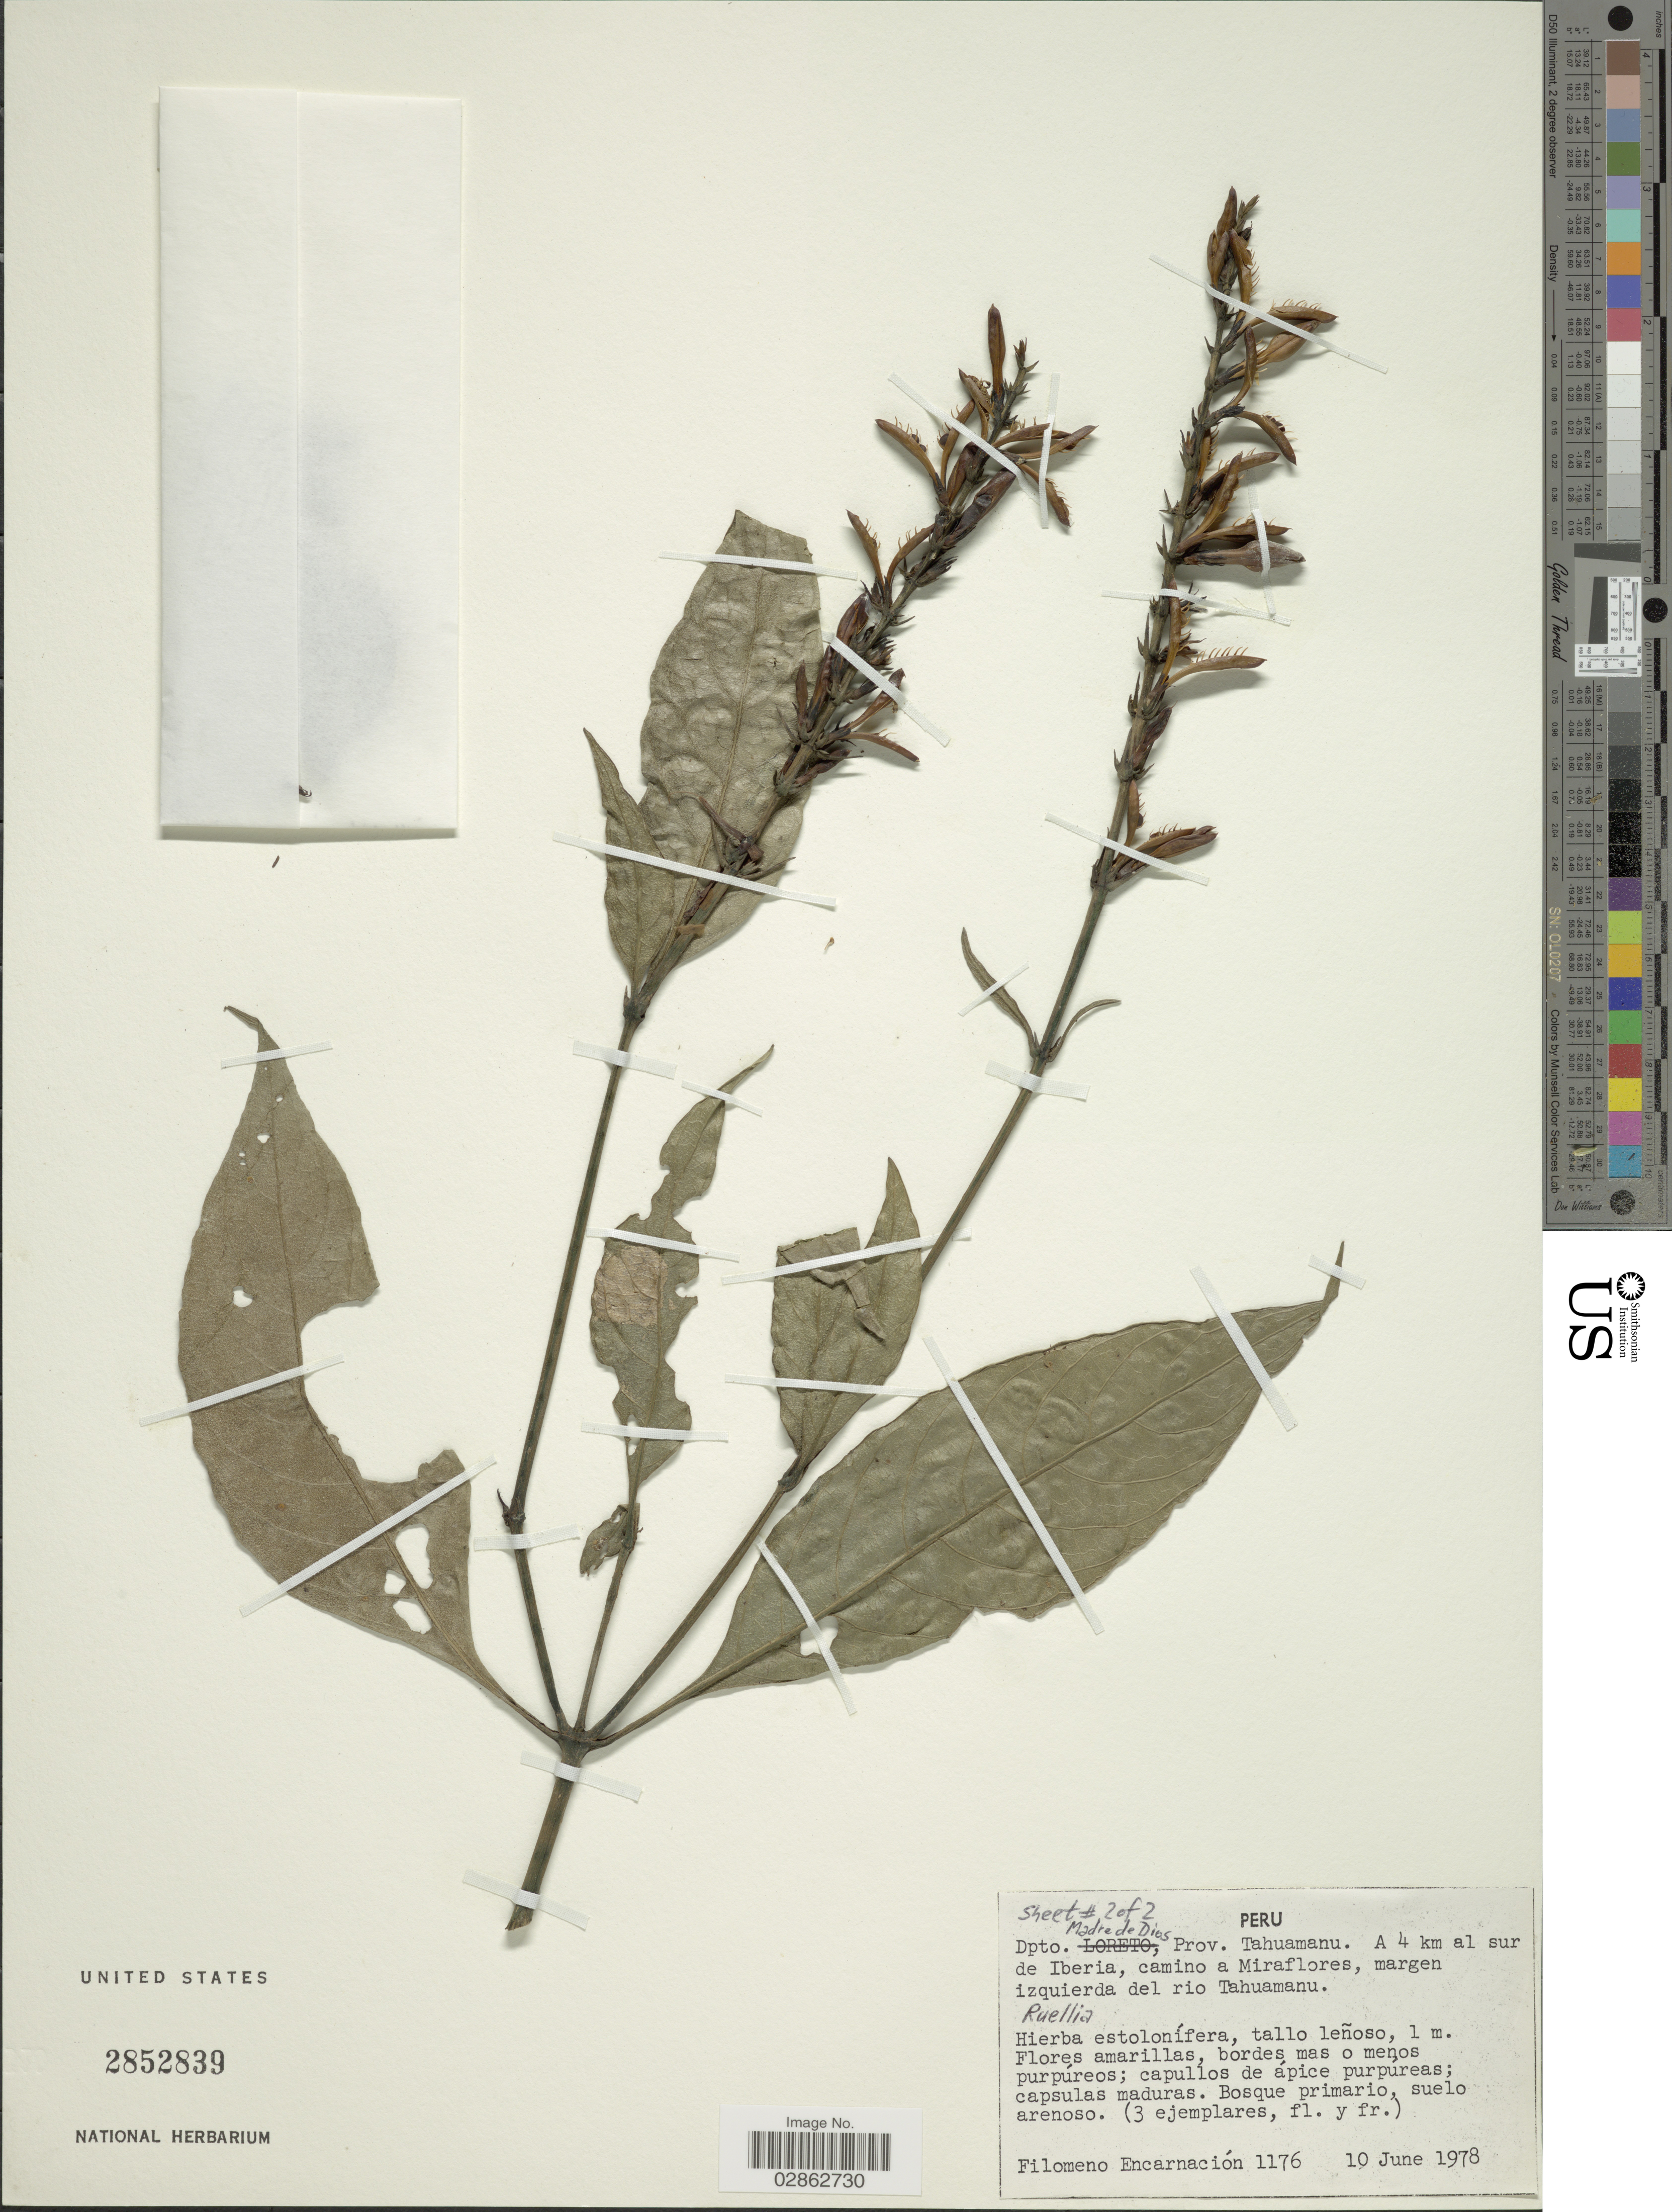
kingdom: Plantae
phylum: Tracheophyta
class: Magnoliopsida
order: Lamiales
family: Acanthaceae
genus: Ruellia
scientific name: Ruellia sp.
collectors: F. Encarnación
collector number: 1176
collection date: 1978-06-10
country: Peru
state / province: Madre de Dios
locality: Dpto. Madre de Dios. Prov. Tahuamanu. A 4 km al sur de Iberia, camino a Miraflores, margen izquierda del rio Tahuamanu.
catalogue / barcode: US 2852839